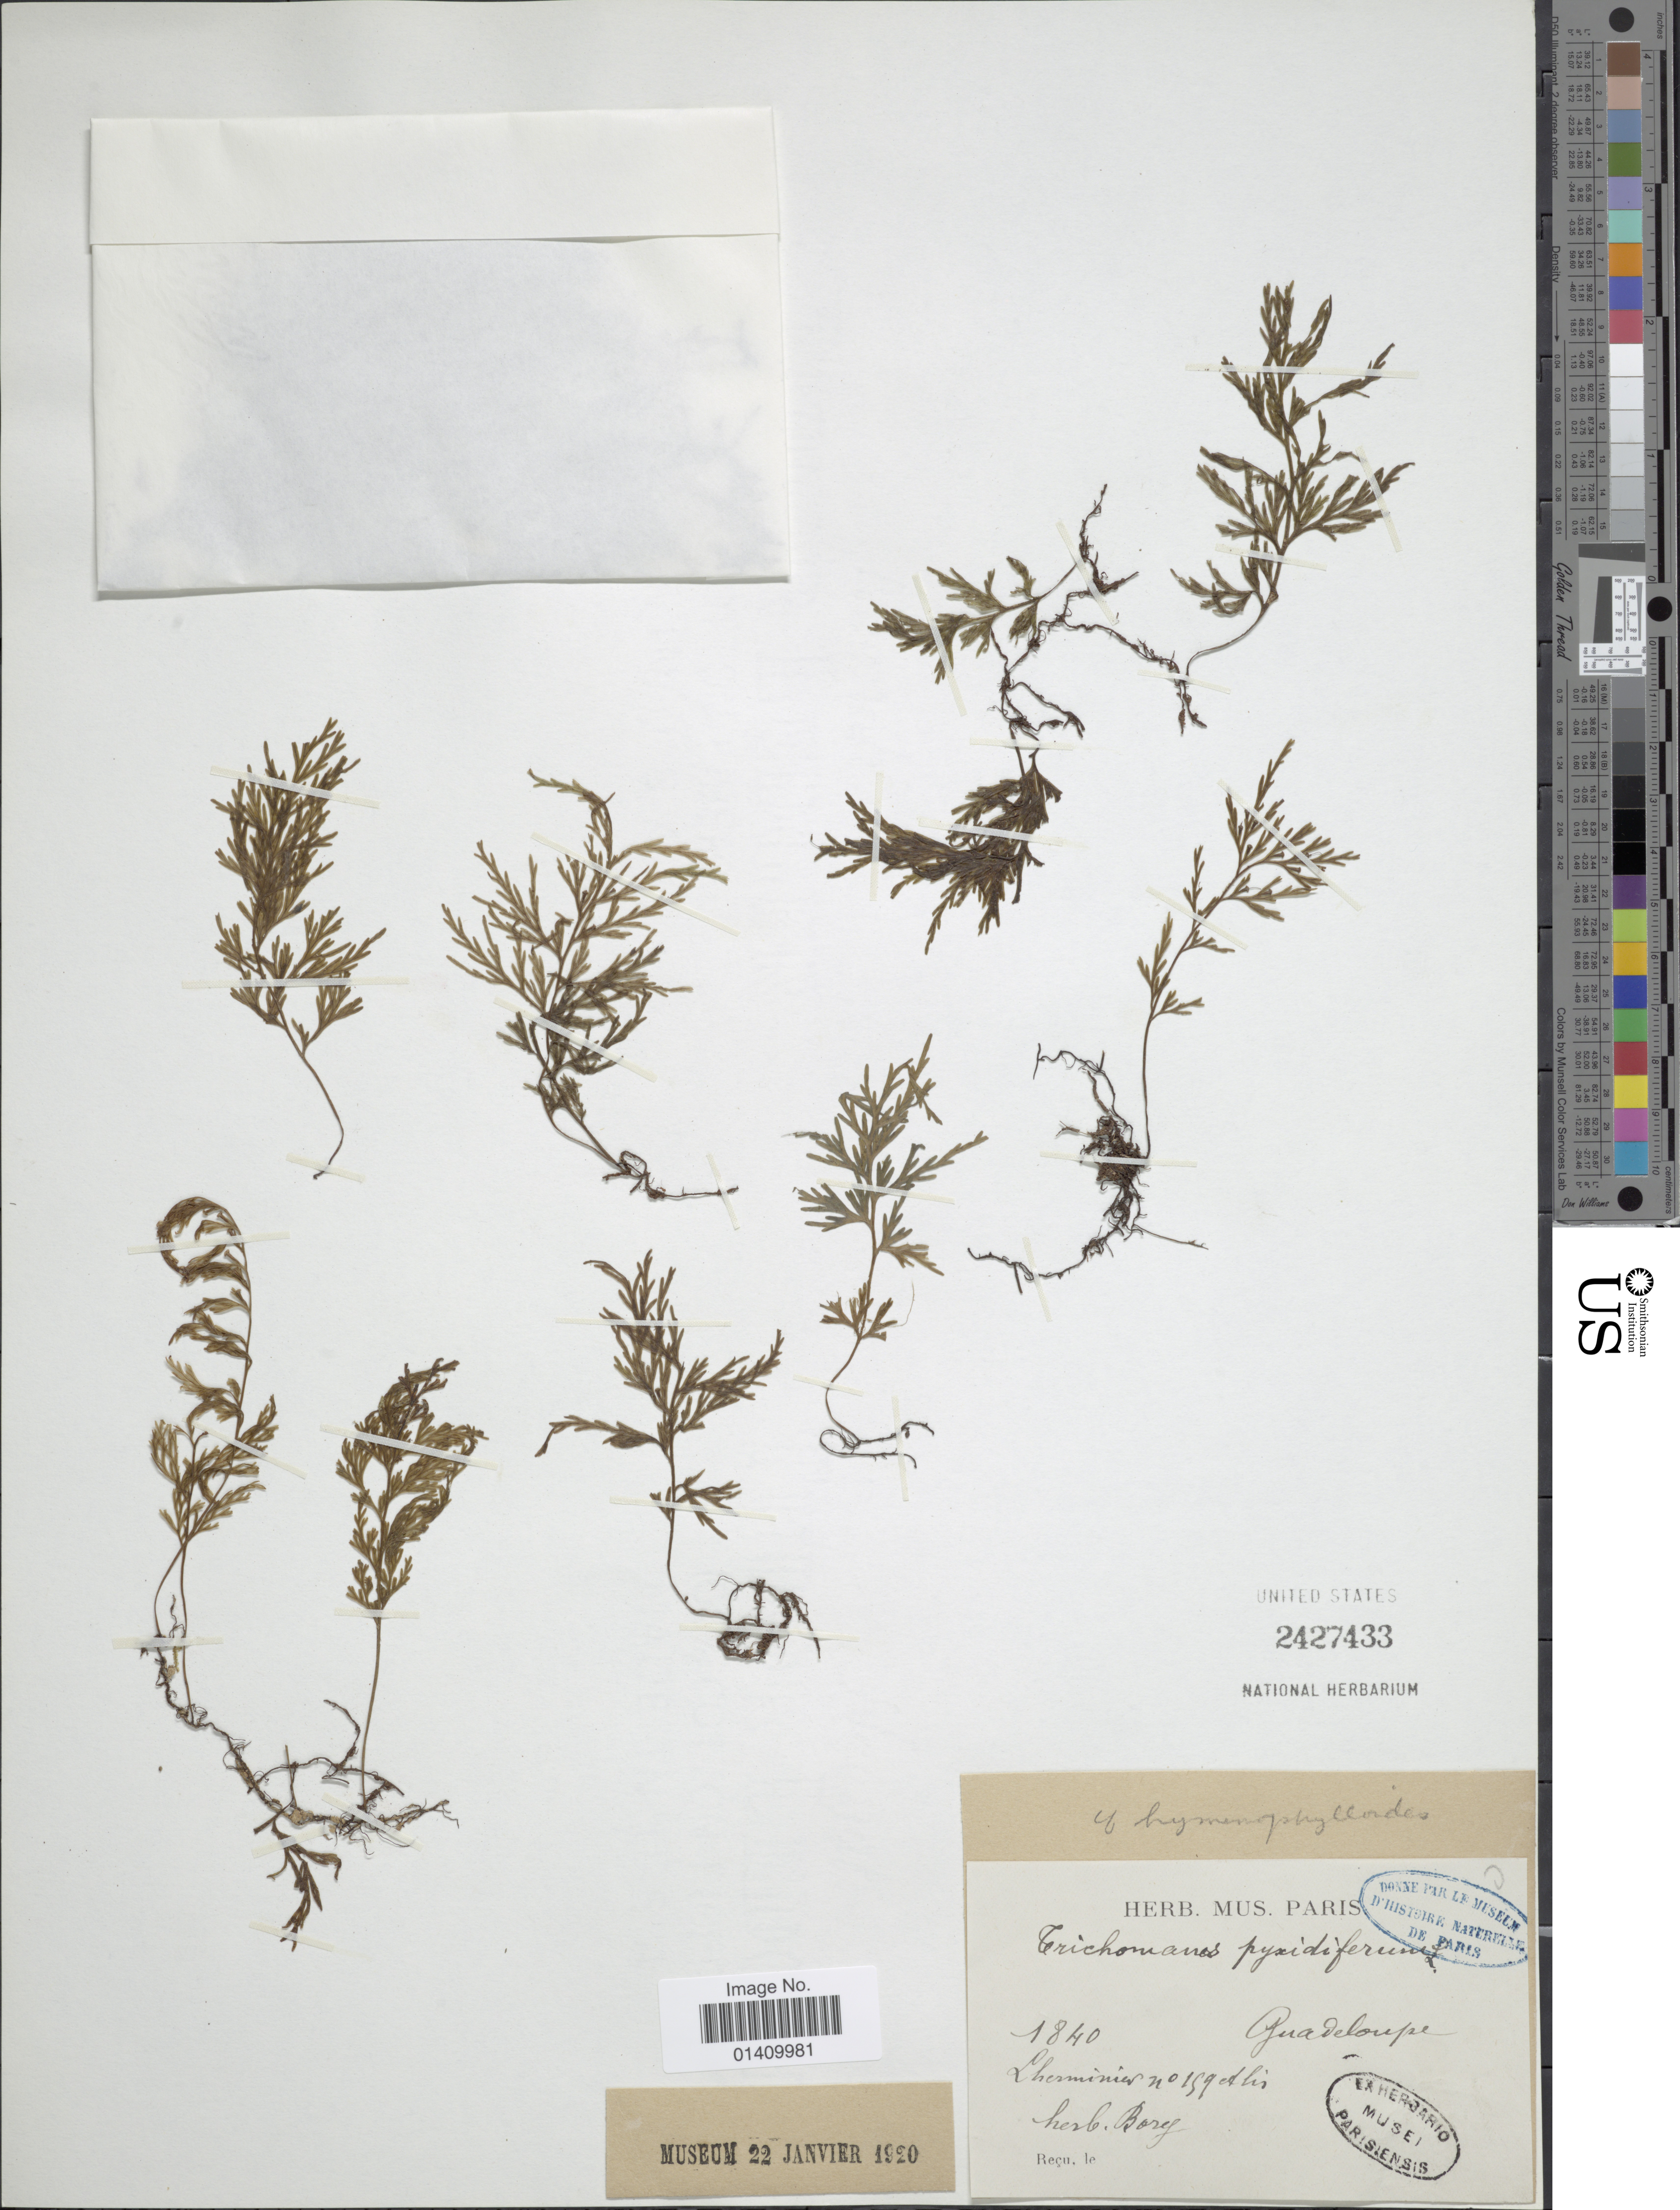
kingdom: Plantae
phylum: Tracheophyta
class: Polypodiopsida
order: Hymenophyllales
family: Hymenophyllaceae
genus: Polyphlebium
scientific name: Polyphlebium hymenophylloides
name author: (Bosch) Ebihara & Dubuisson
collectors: -. L'Herminier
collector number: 199*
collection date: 1840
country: Guadeloupe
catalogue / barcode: US 2427433